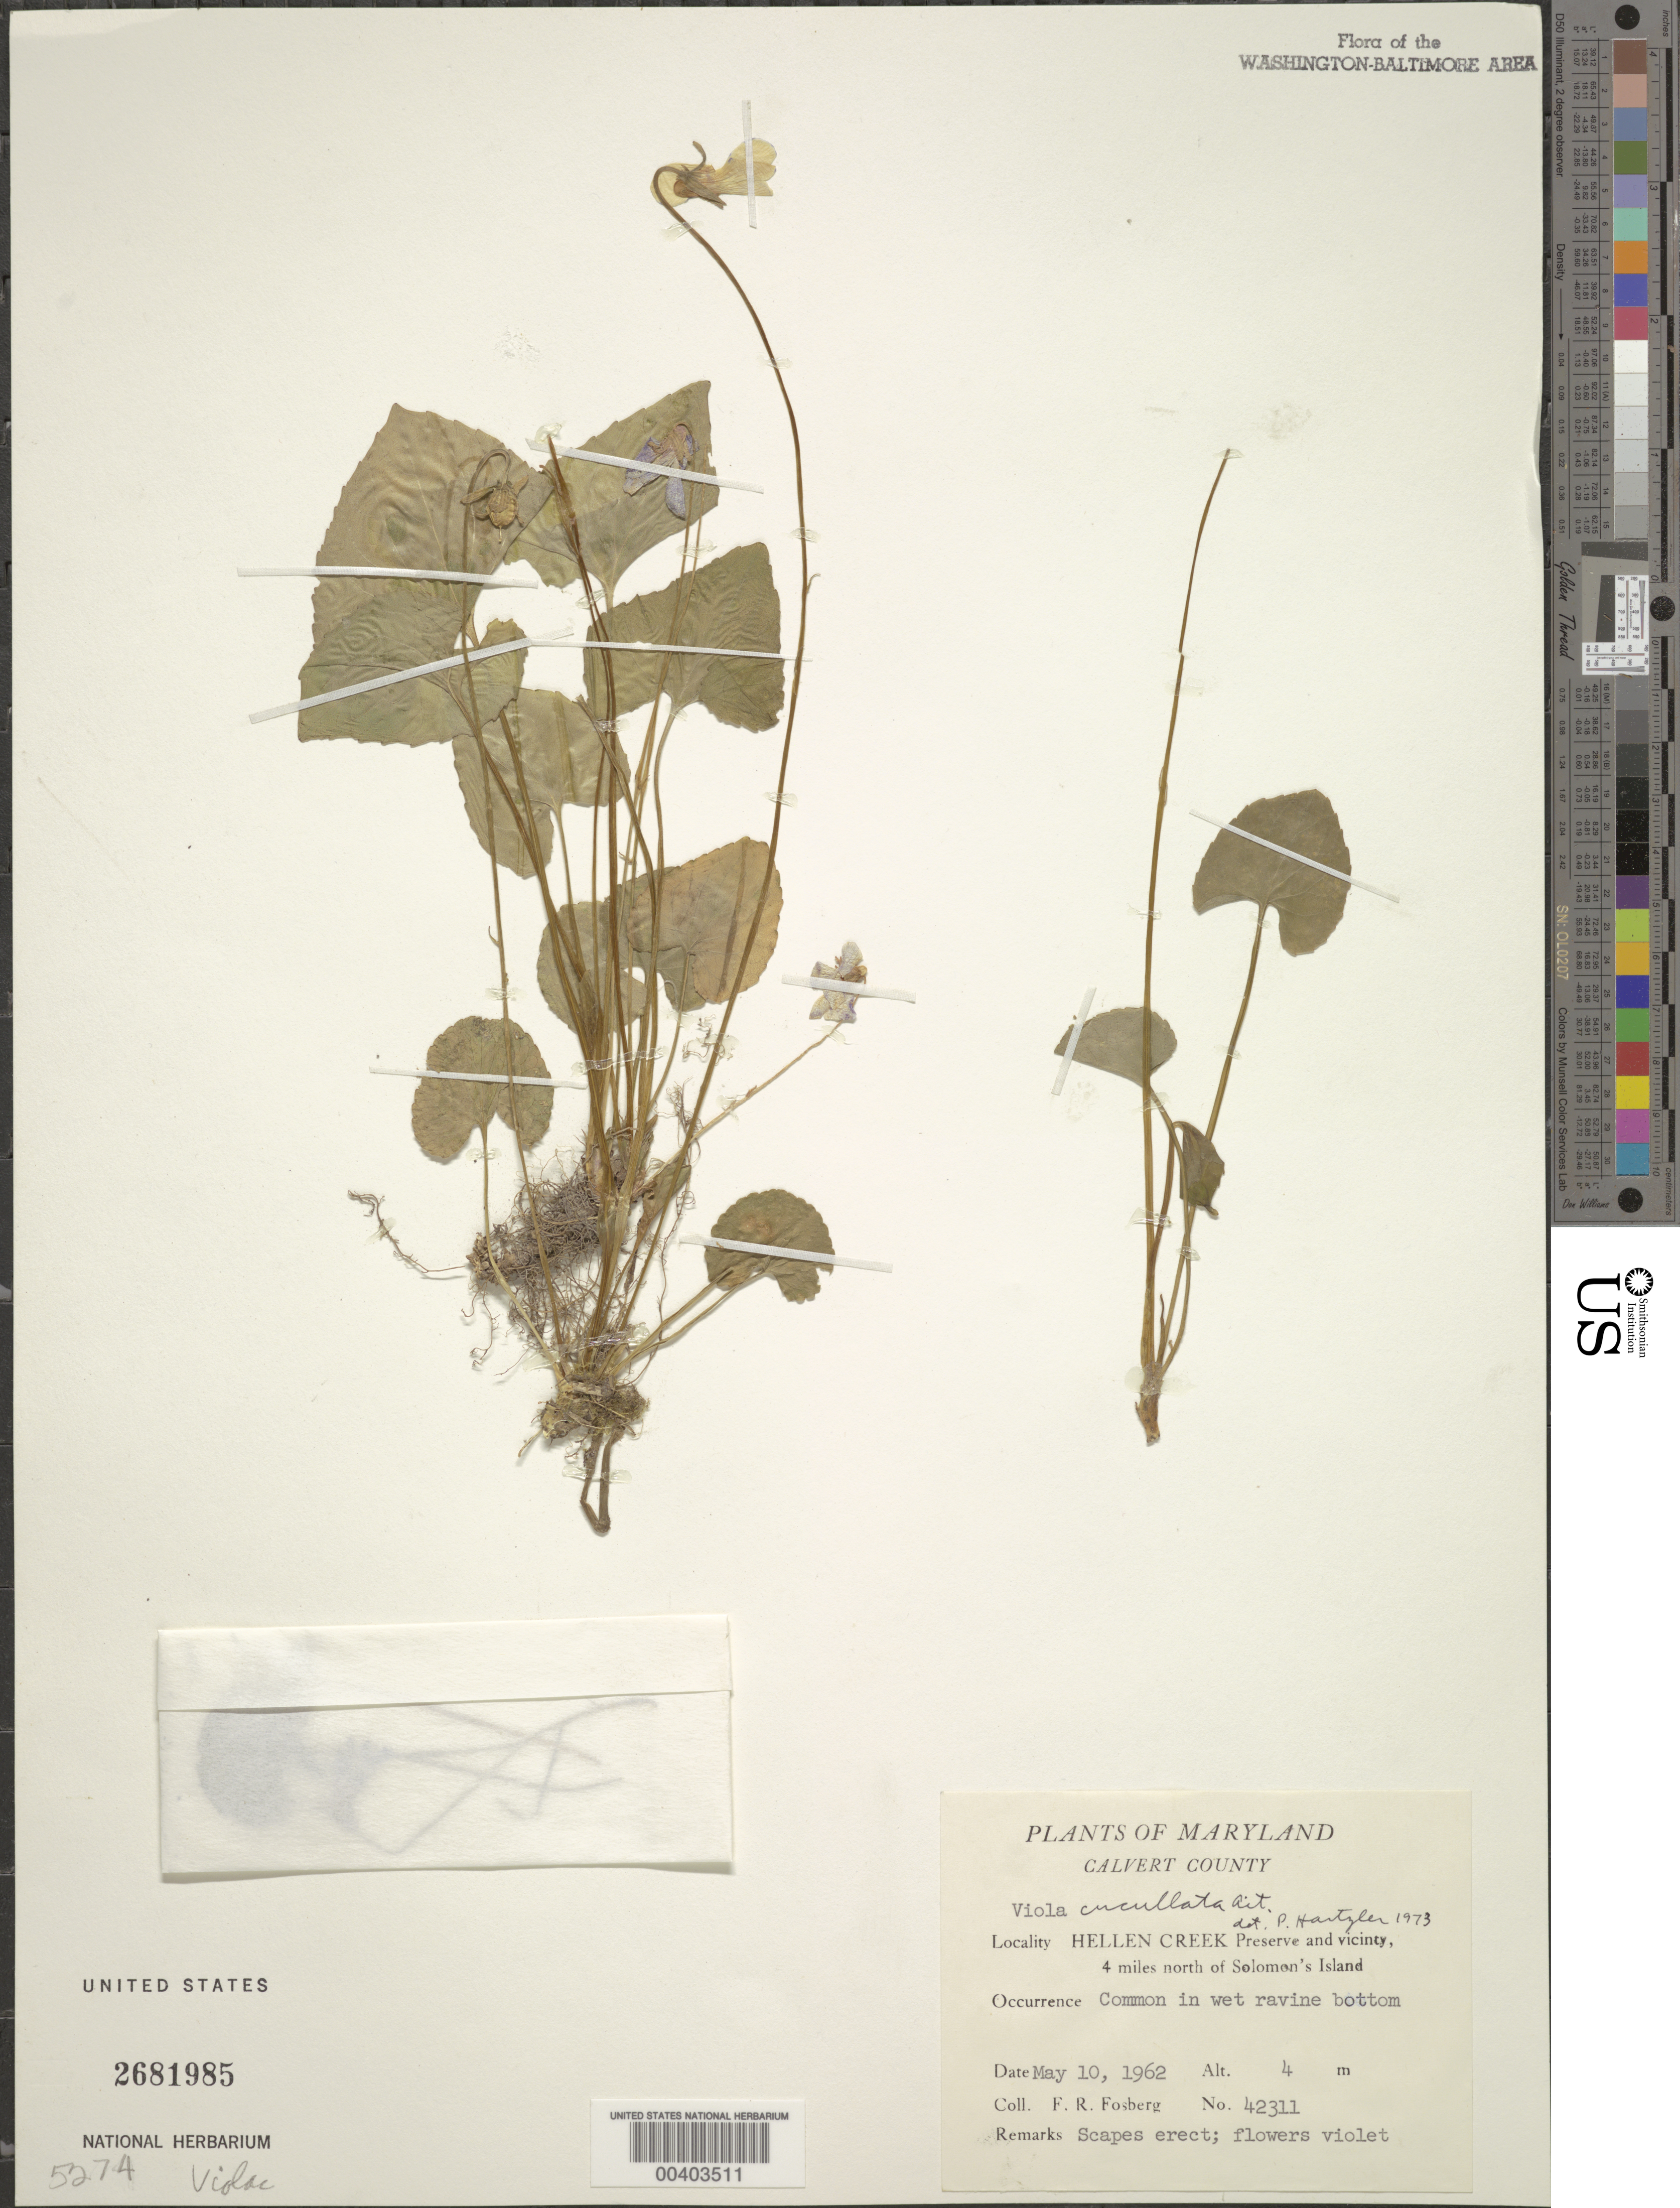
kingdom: Plantae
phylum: Tracheophyta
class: Magnoliopsida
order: Malpighiales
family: Violaceae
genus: Viola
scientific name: Viola cucullata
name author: Aiton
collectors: F. R. Fosberg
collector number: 42311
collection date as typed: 10 May 1962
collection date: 1962-05-10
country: United States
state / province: Maryland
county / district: Calvert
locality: Hellen Creek Preserve, north of Solomons Island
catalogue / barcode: US 2681985